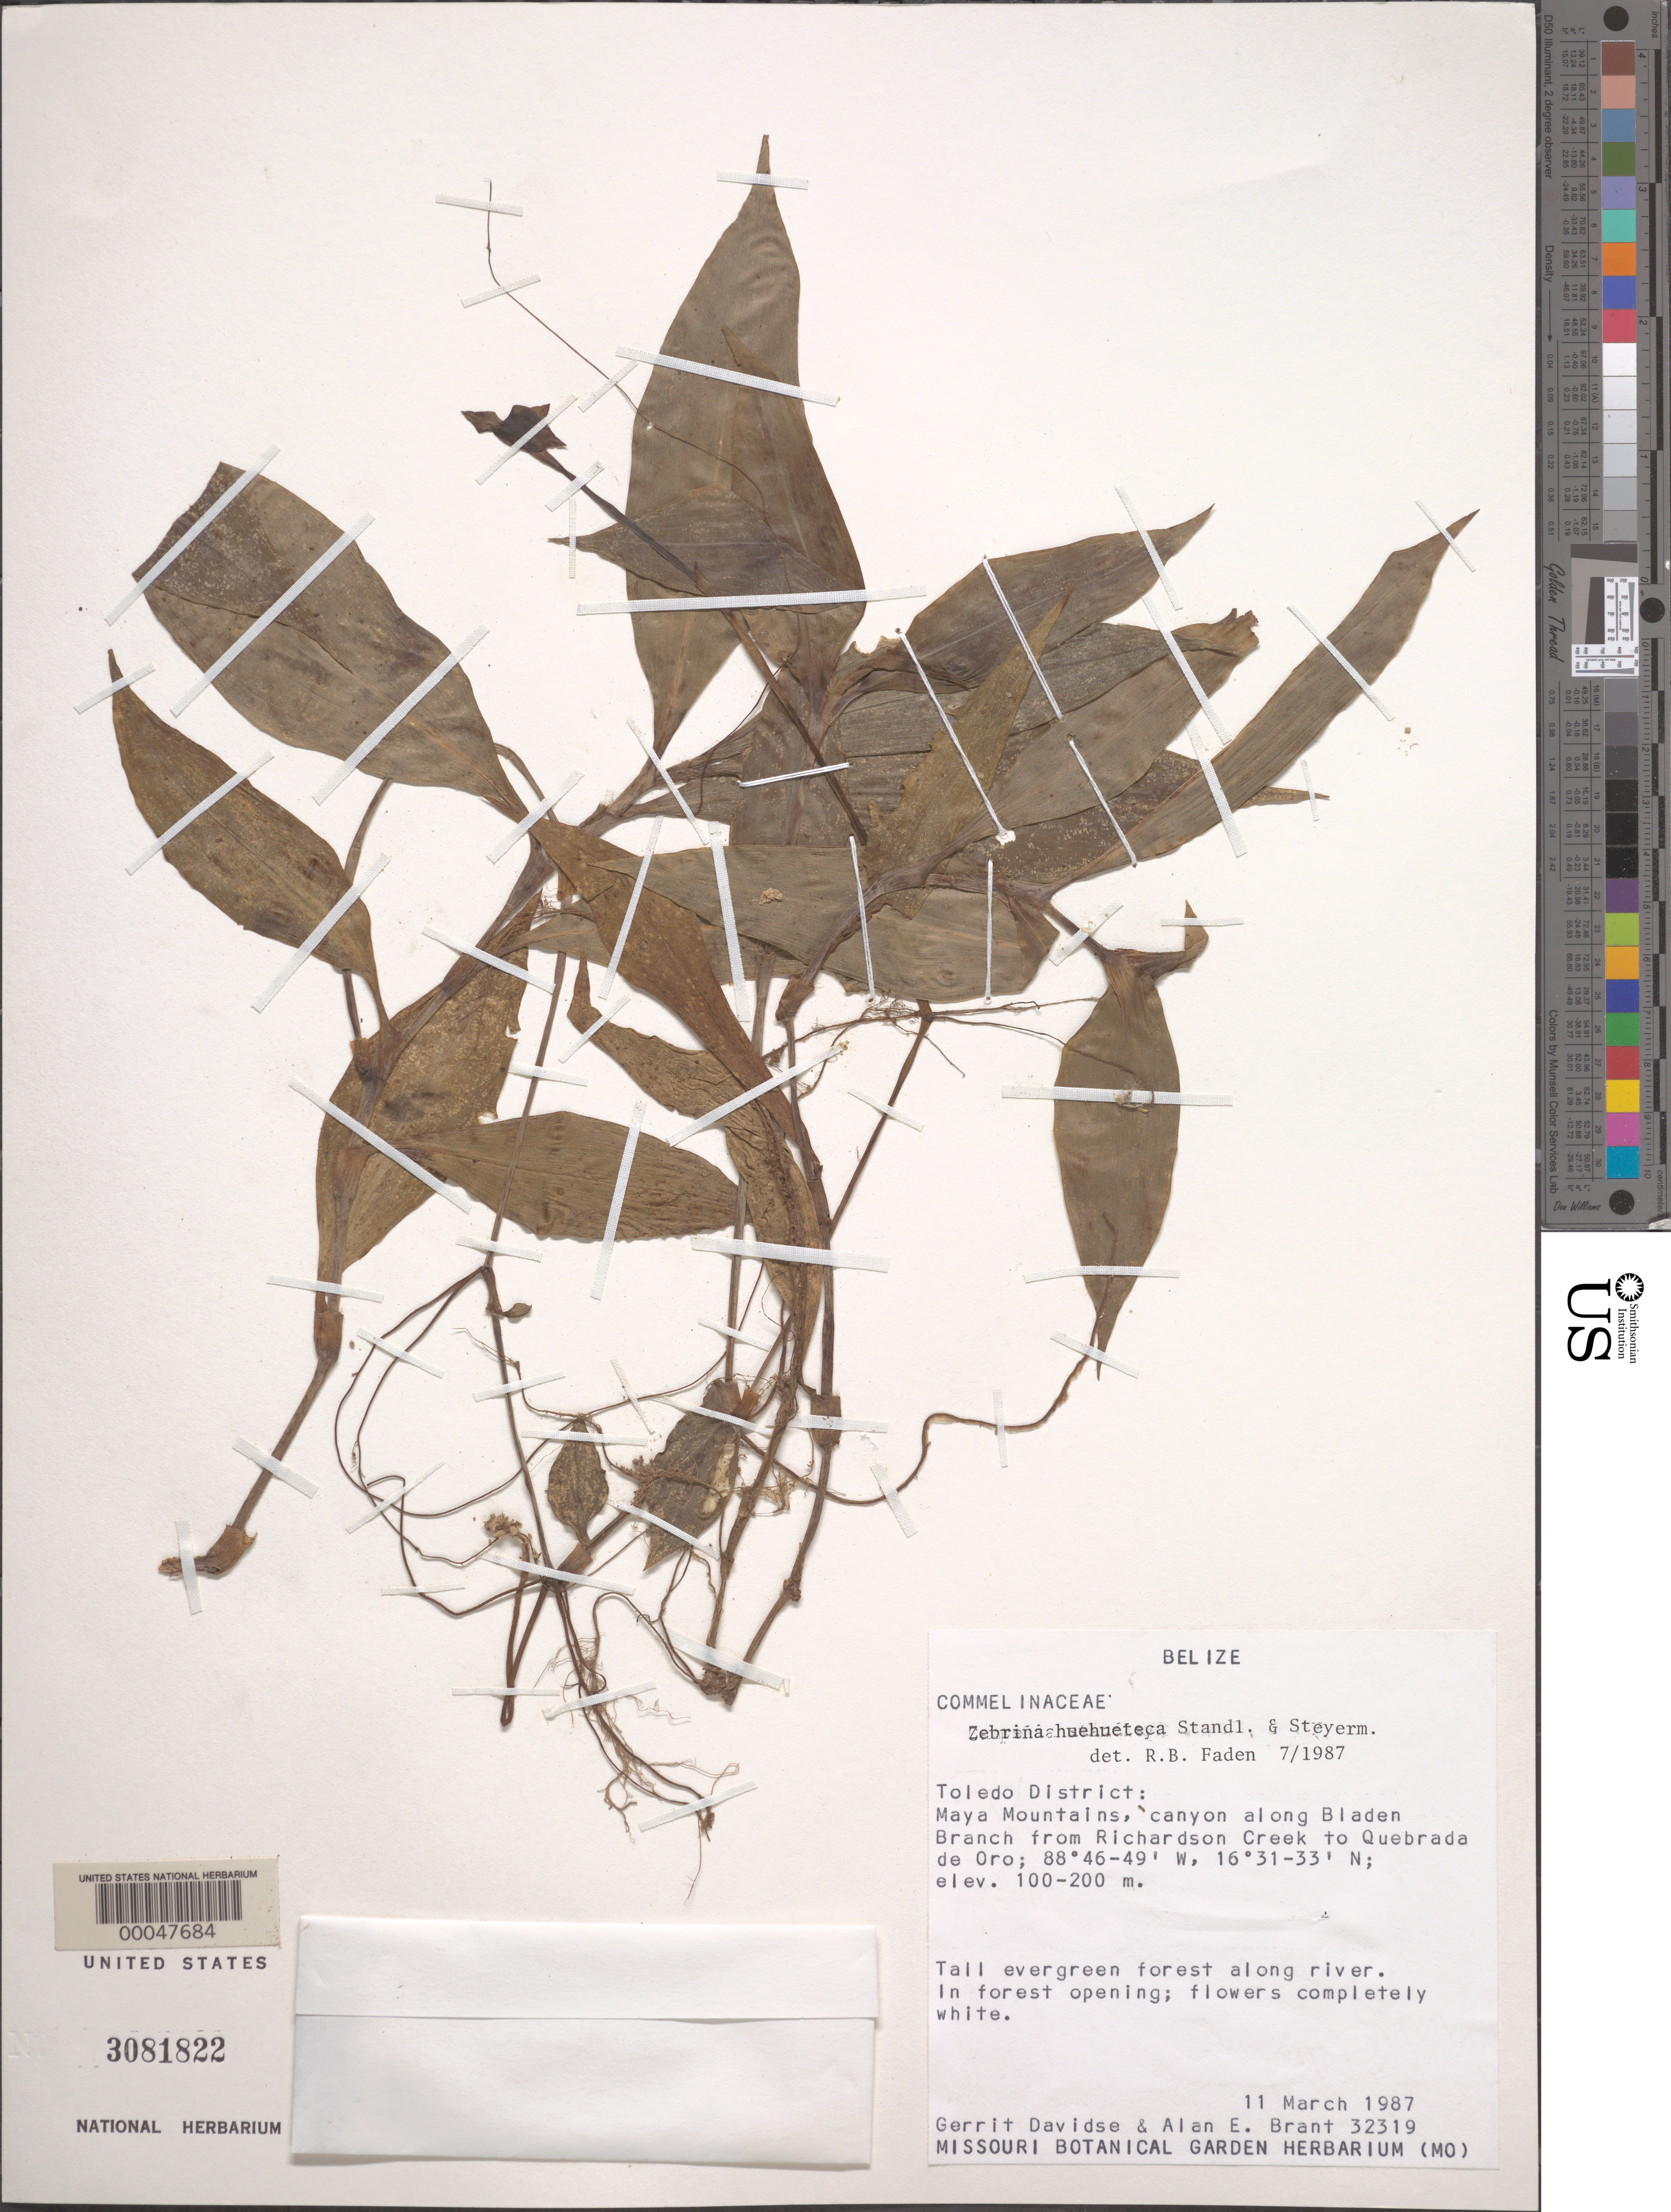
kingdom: Plantae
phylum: Tracheophyta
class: Liliopsida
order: Commelinales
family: Commelinaceae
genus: Tradescantia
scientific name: Tradescantia huehueteca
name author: (Standl. & Steyerm.) D.R. Hunt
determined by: Faden, Robert B., (US), Smithsonian Institution - National Museum of Natural History (UNITED STATES)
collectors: G. Davidse & A. Brant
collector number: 32319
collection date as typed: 11 Mar 1987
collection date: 1987-03-11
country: Belize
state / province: Toledo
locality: Maya Mtns., canyon along Bladen Branch from Richardson Creek to Quebrada de Oro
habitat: Tall evergreen forest along river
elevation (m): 100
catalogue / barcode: US 3081822